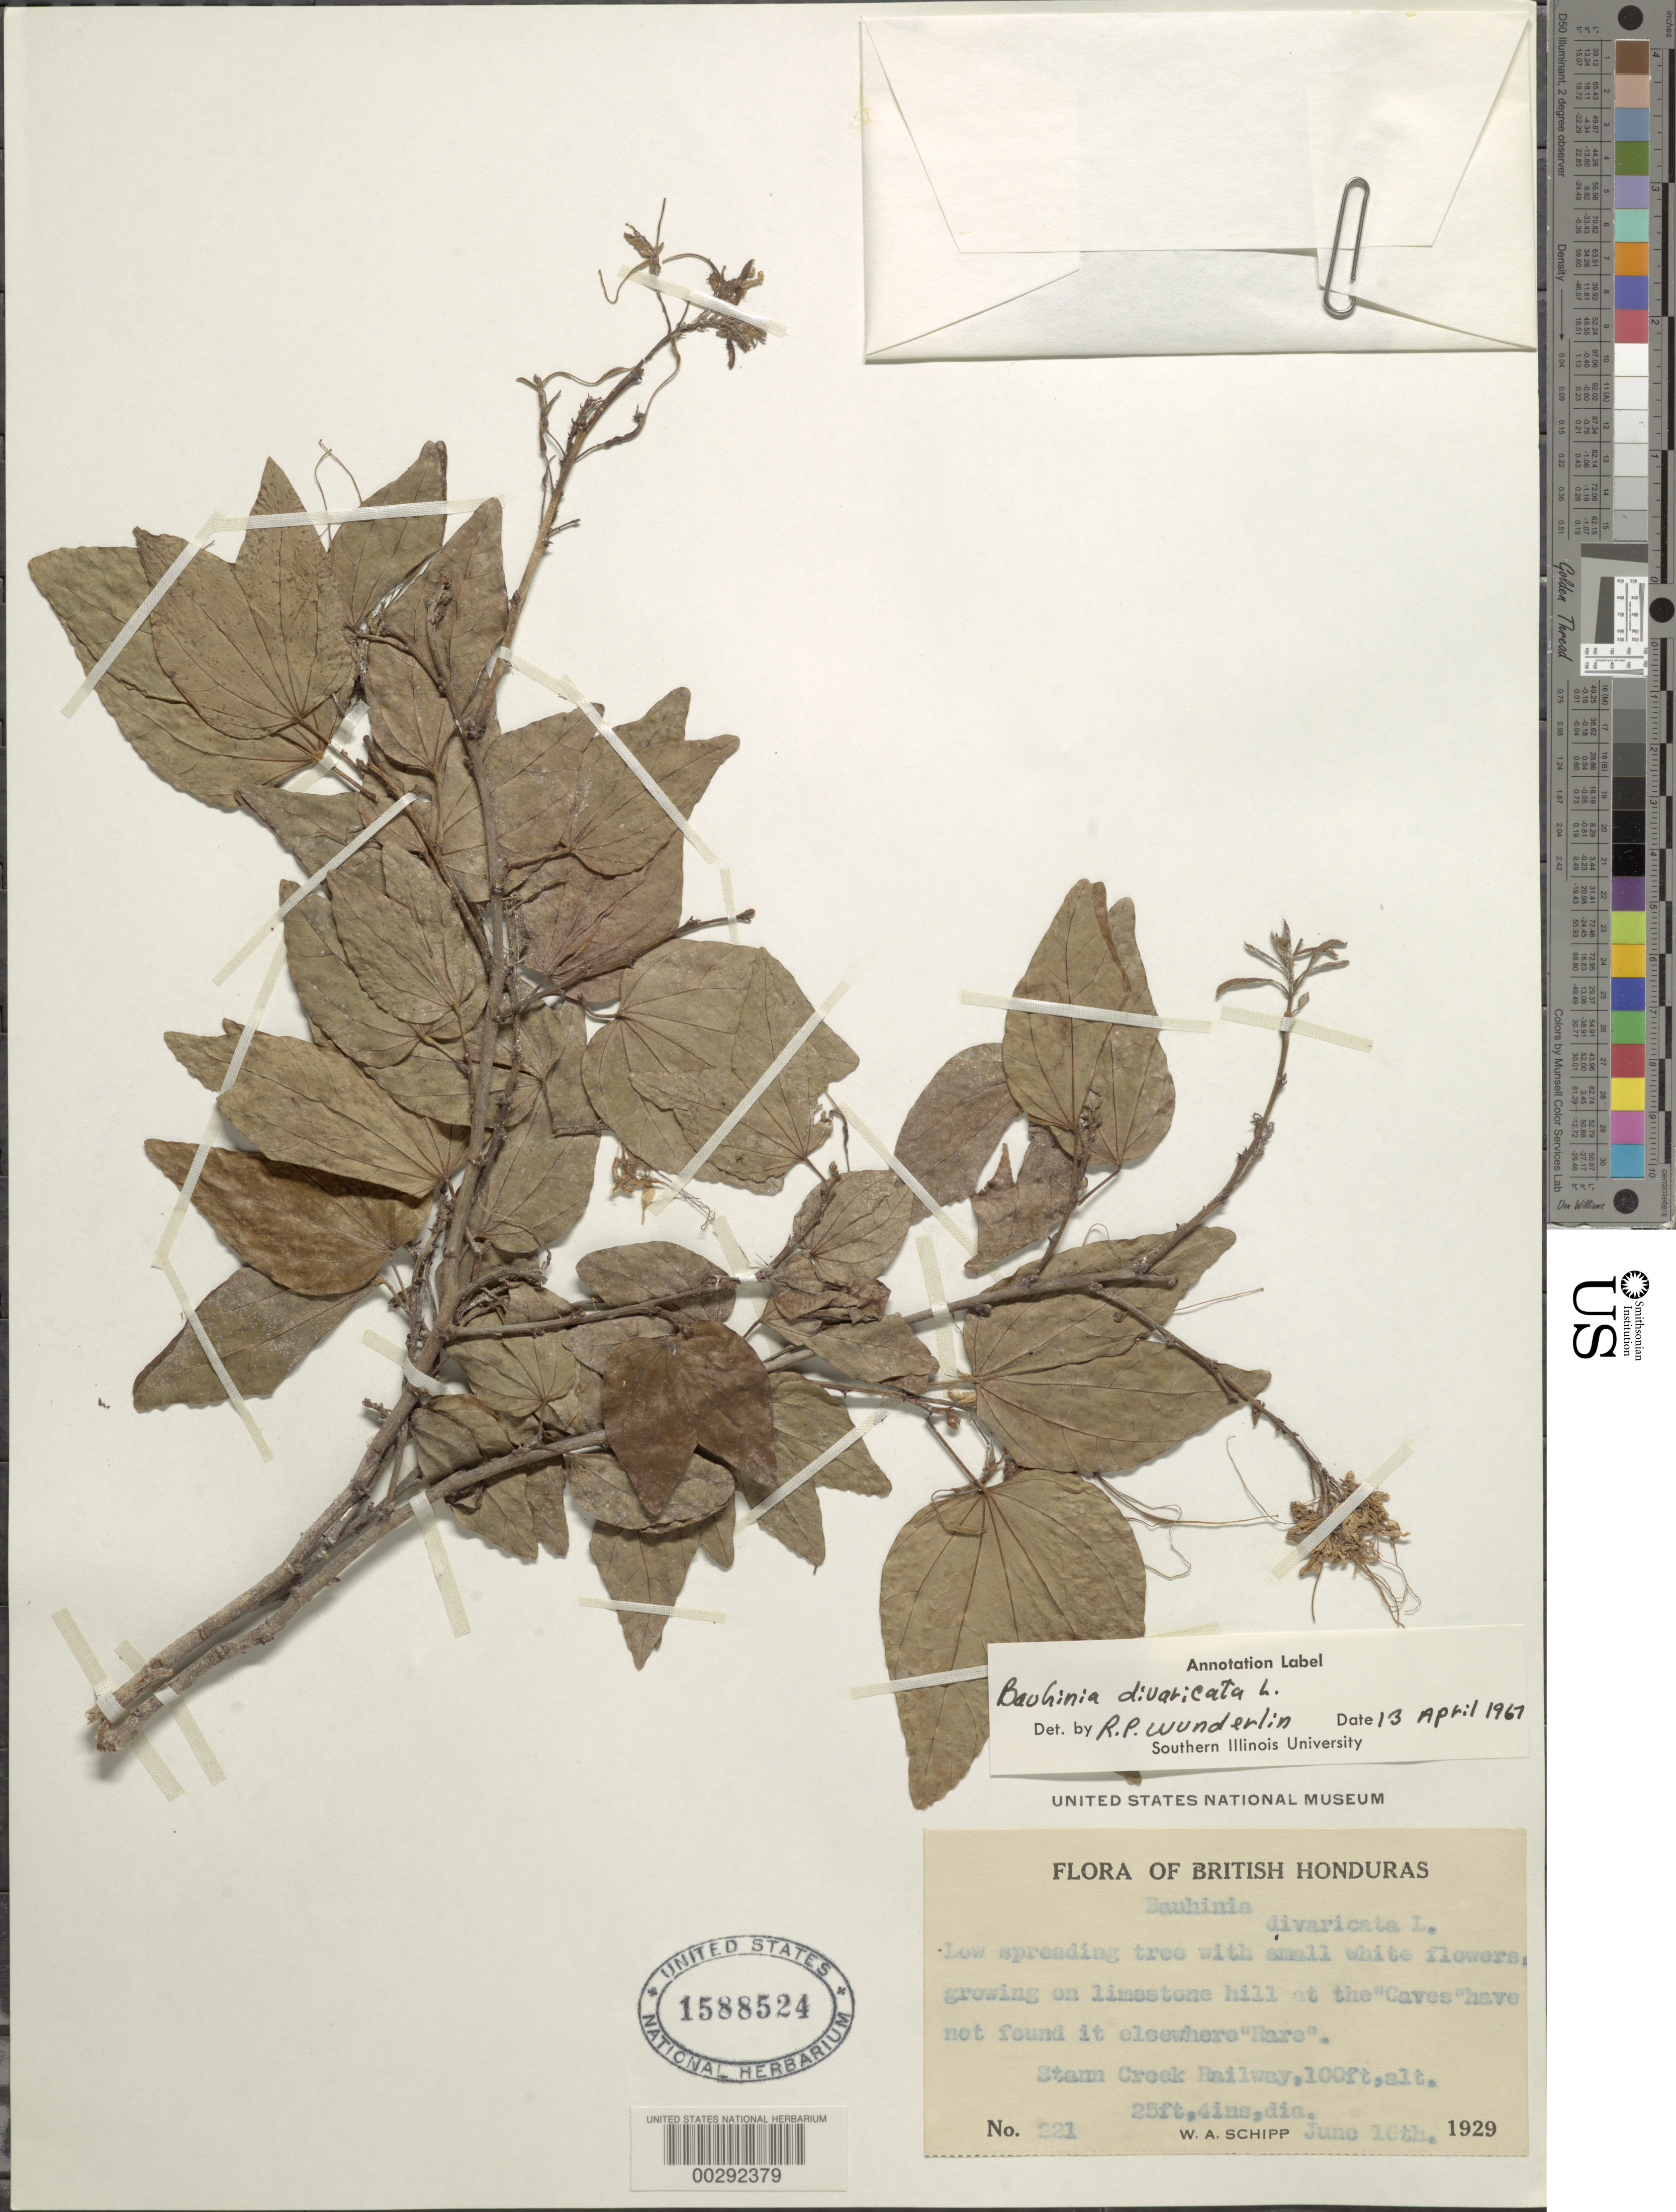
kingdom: Plantae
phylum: Tracheophyta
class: Magnoliopsida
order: Fabales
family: Fabaceae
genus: Bauhinia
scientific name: Bauhinia divaricata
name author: L.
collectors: W. Schipp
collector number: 221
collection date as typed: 16 Jun 1929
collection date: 1929-06-16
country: Belize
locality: At the "caves"; Stann Creek railway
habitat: On limestone hill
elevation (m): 30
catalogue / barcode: US 1588524